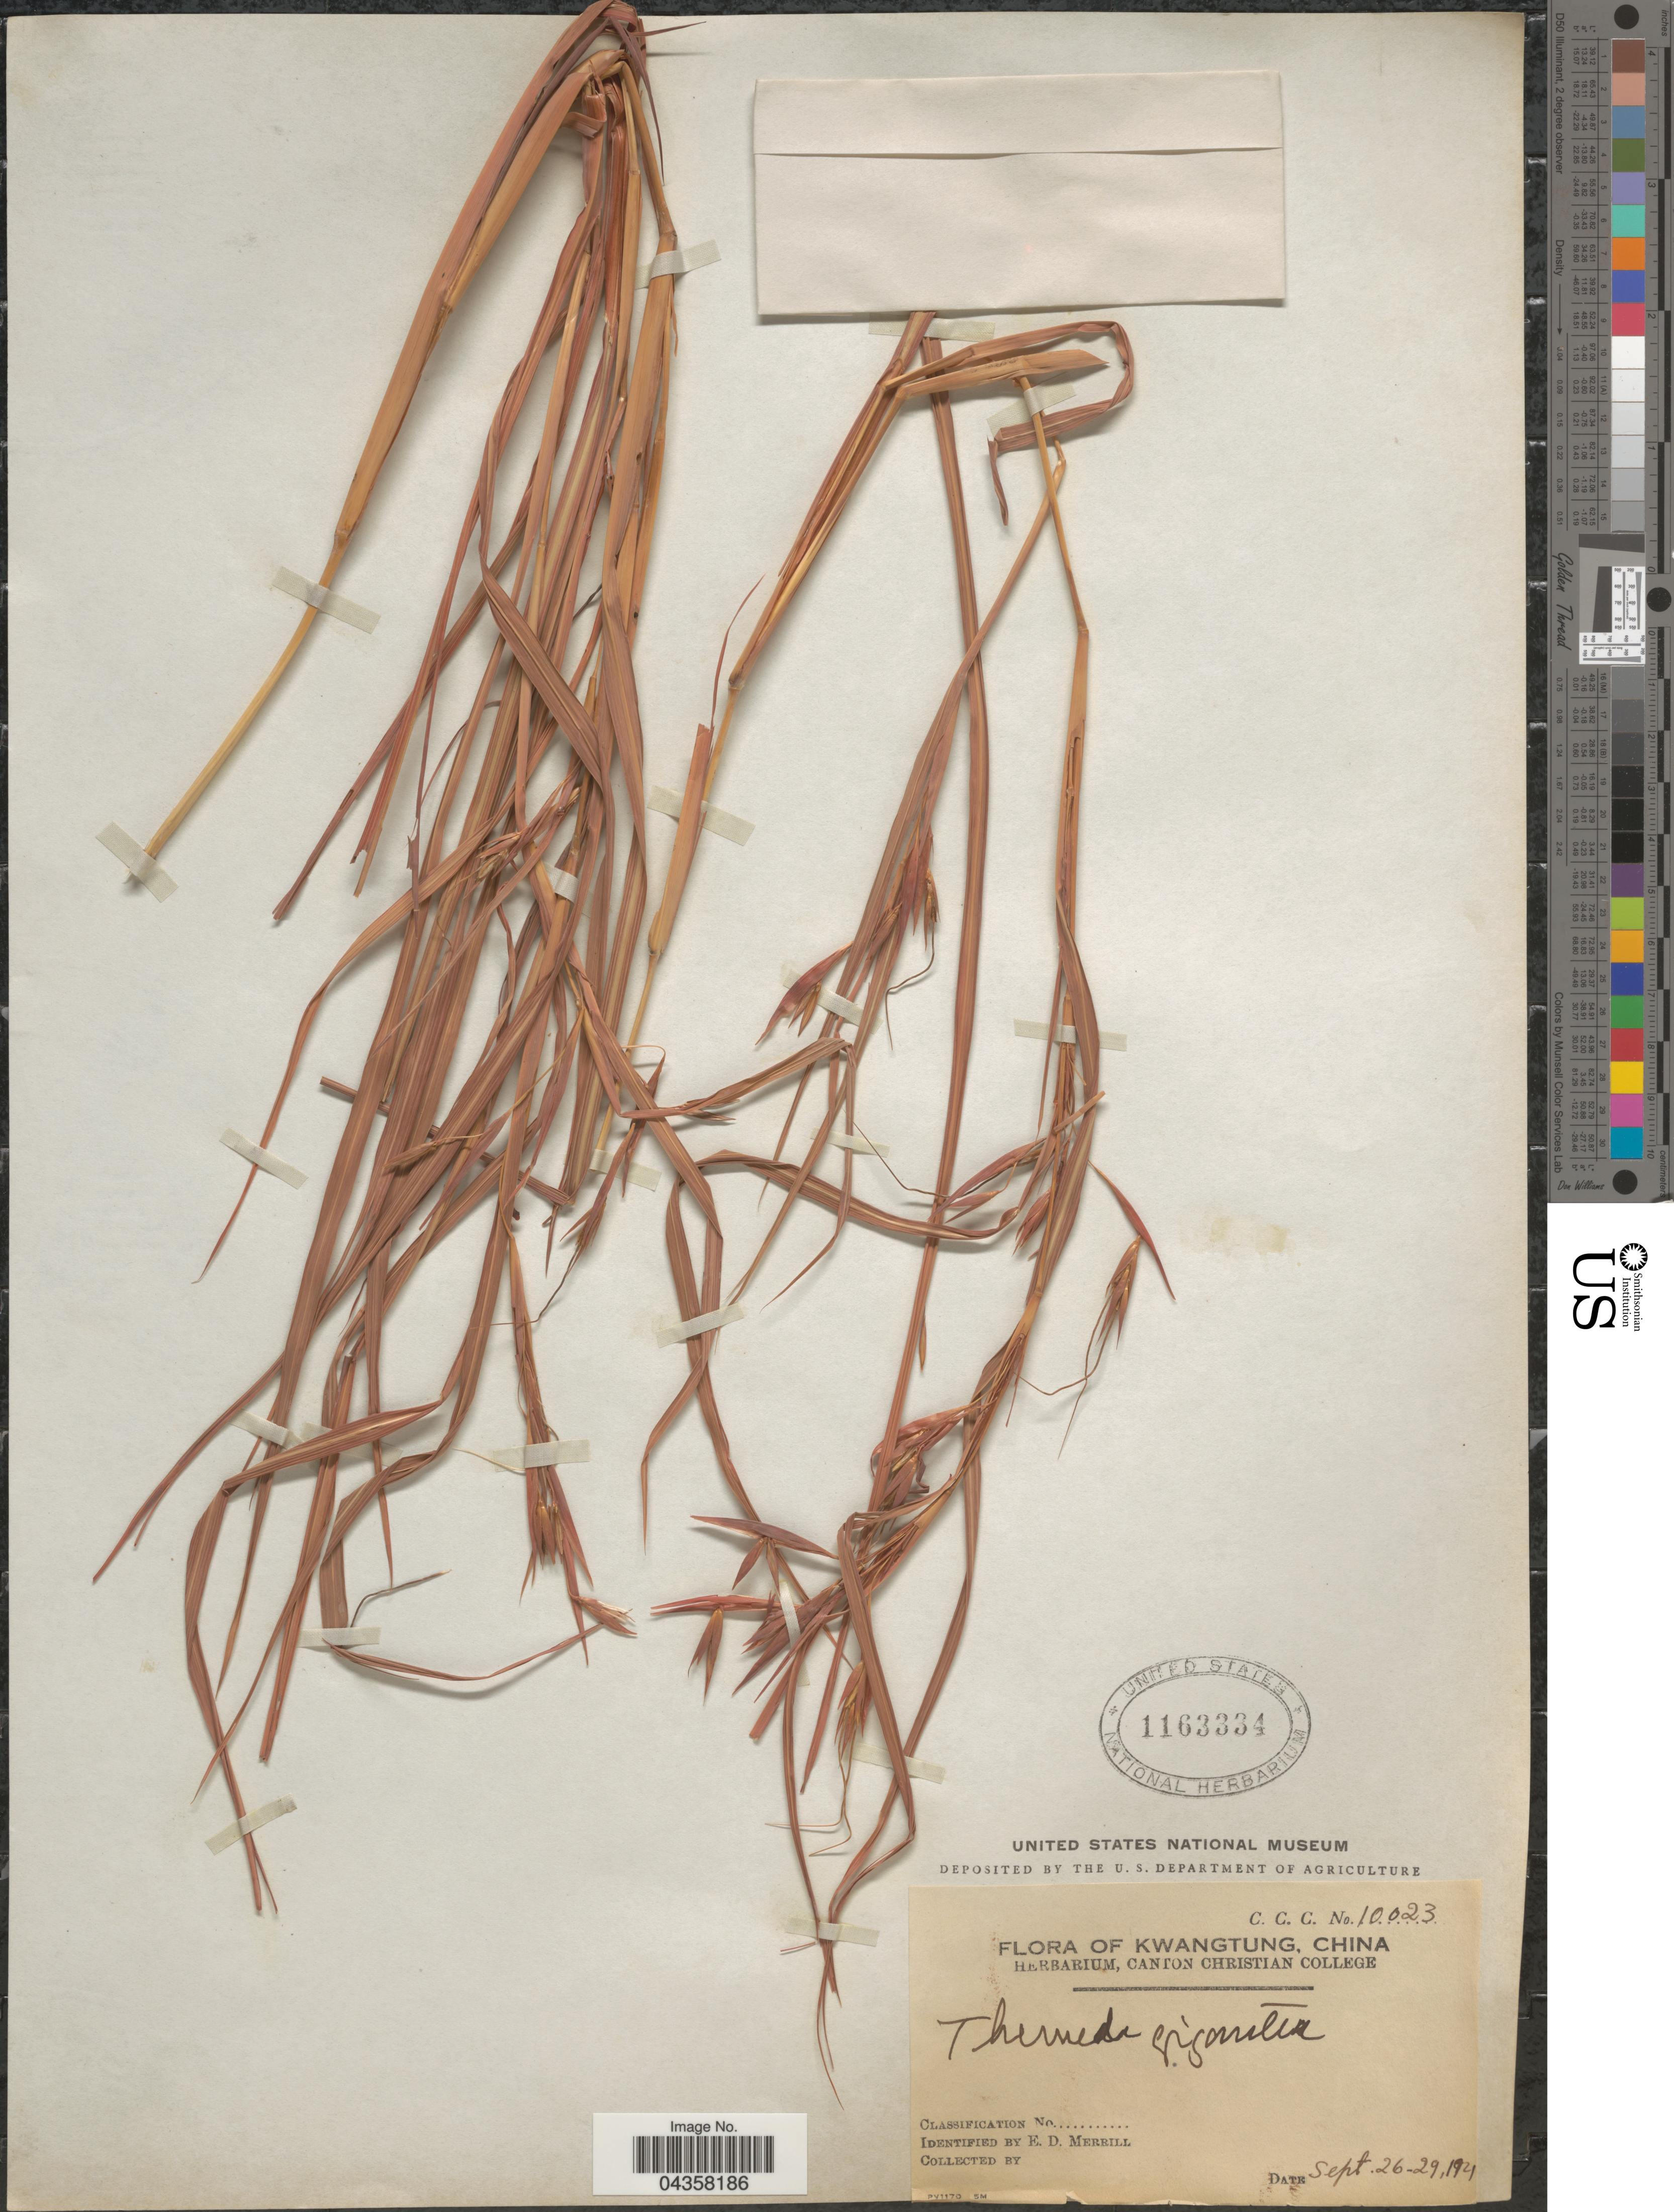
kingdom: Plantae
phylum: Tracheophyta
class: Liliopsida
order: Poales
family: Poaceae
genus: Themeda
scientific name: Themeda gigantea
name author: Hack.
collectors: E. D. Merrill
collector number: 10023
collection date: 1921-09-26/1921-09-29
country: China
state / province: Guangdong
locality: Kwangtung.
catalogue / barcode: US 1163334